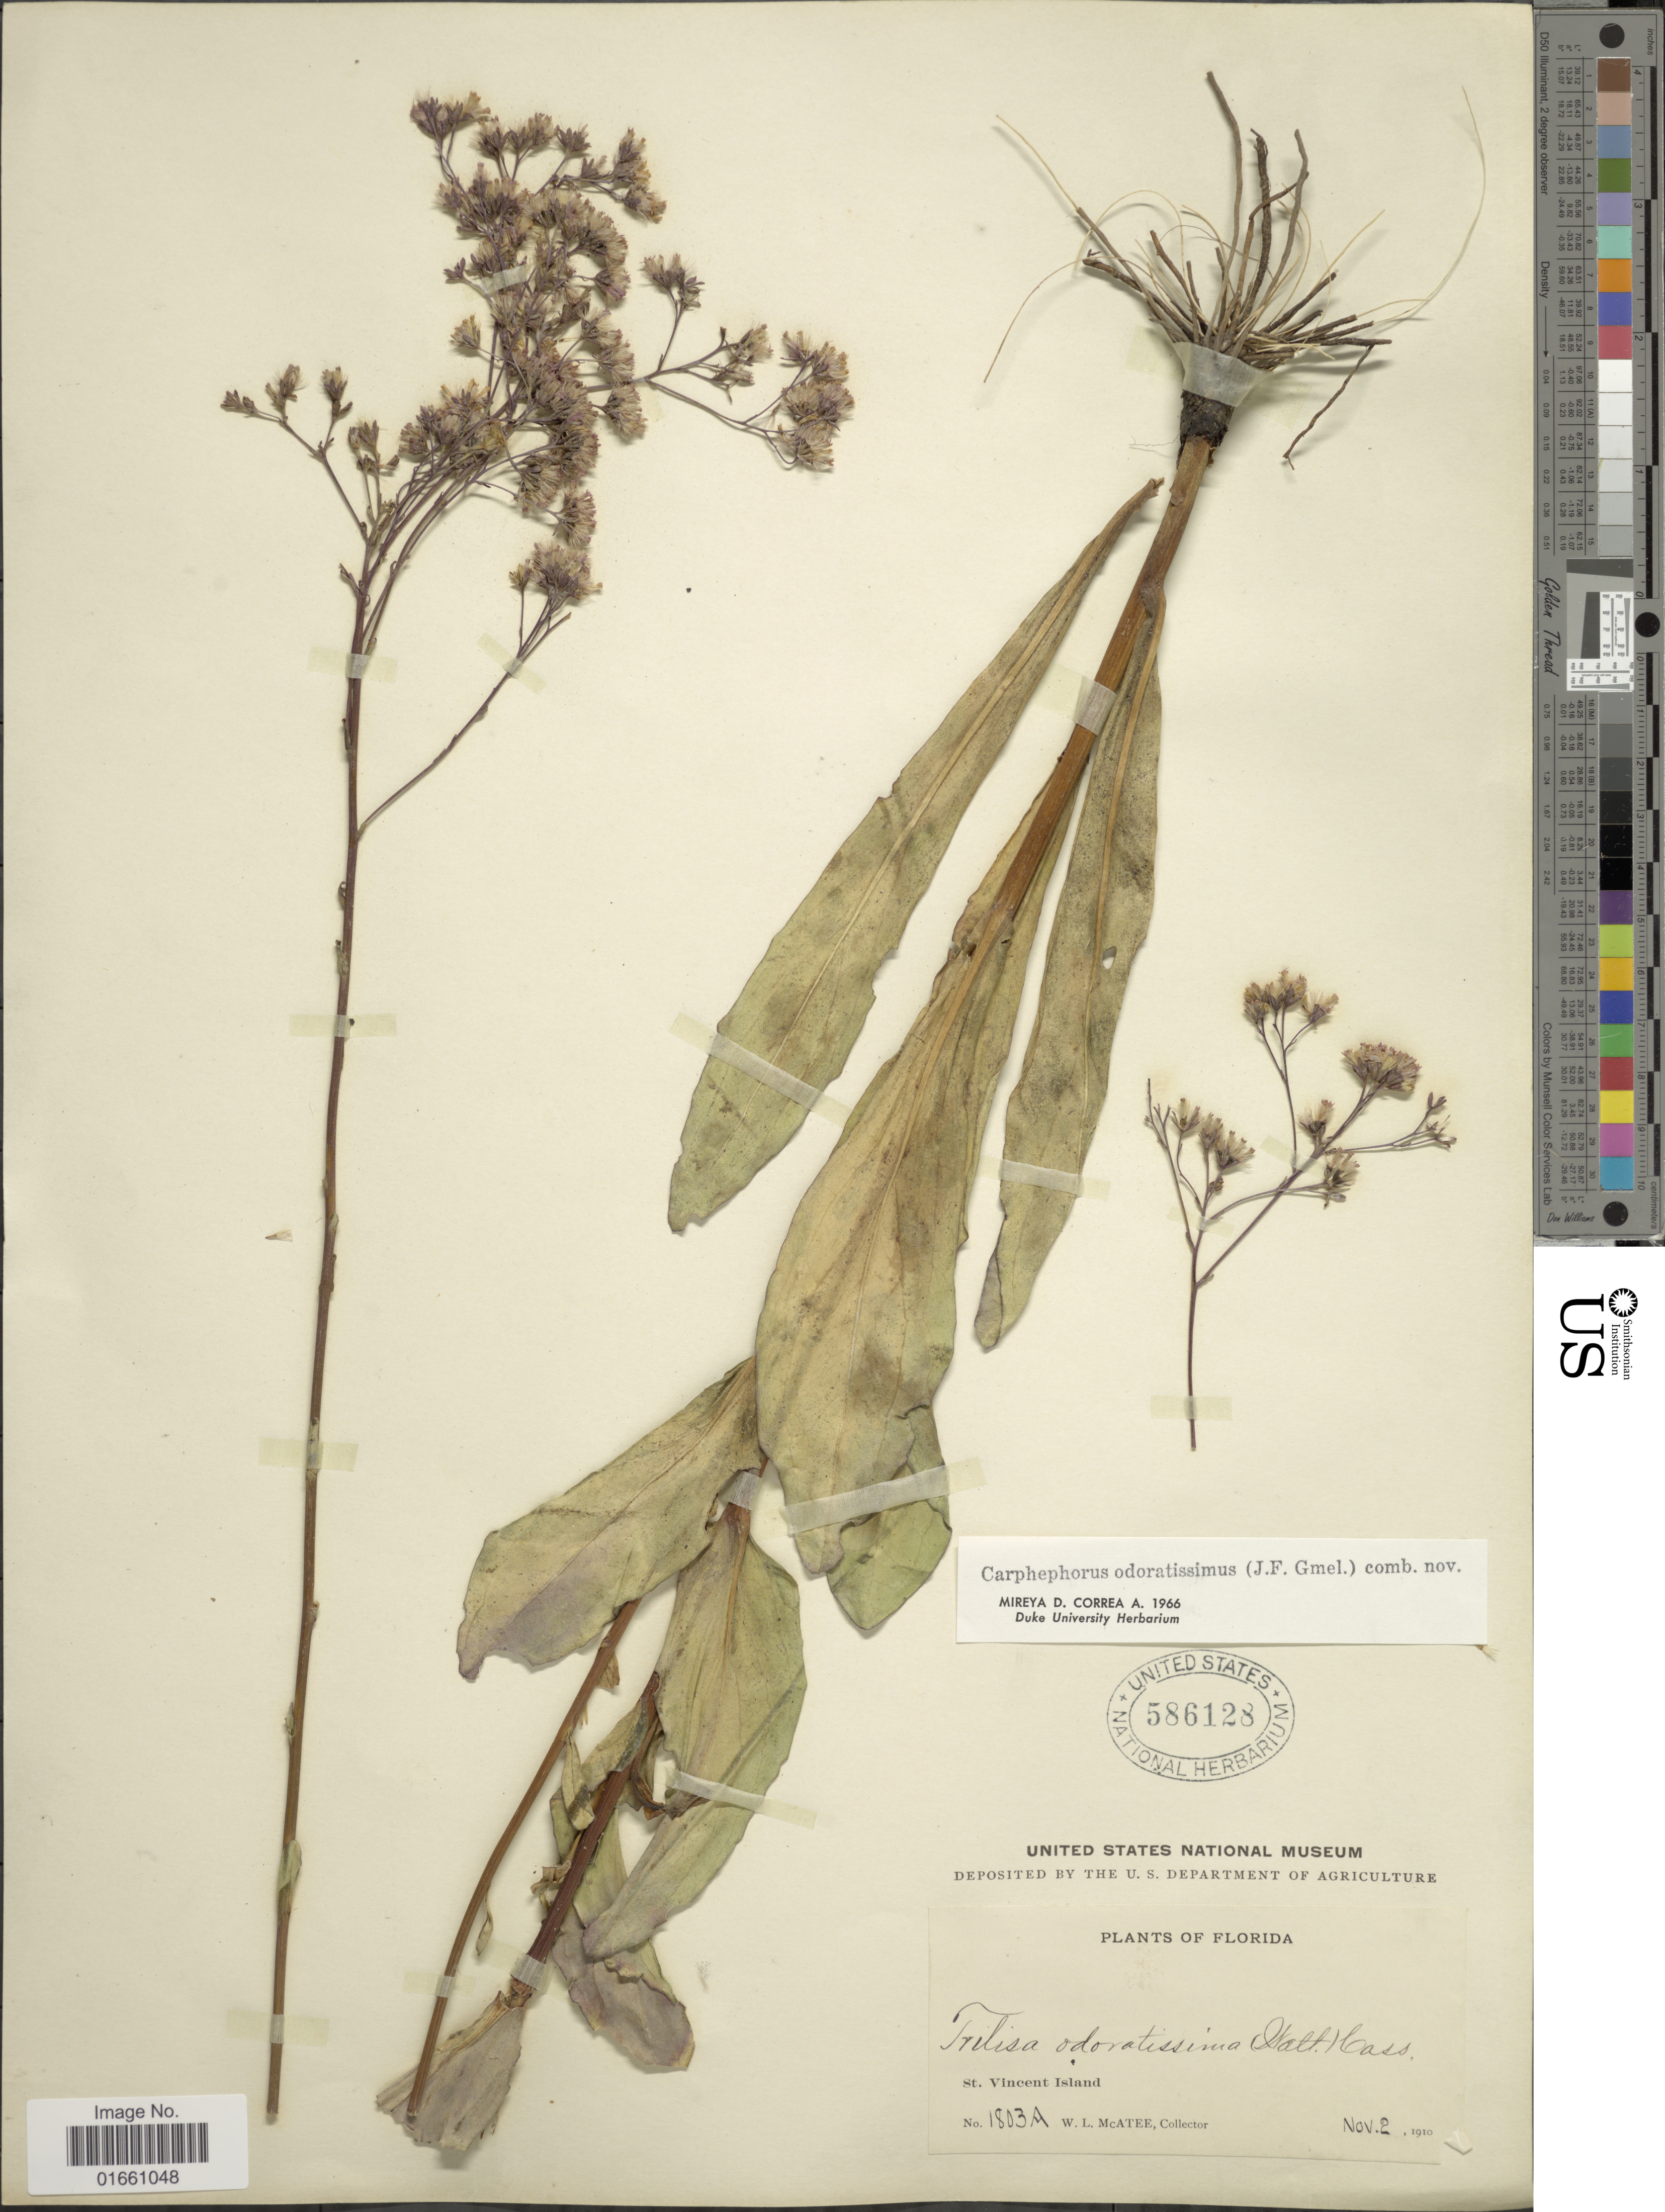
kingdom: Plantae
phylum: Tracheophyta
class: Magnoliopsida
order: Asterales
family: Asteraceae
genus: Trilisa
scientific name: Trilisa odoratissima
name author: (J.F. Gmel.) Cass.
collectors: W. McAtee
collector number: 1803A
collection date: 1910-11-02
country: United States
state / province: Florida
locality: St. Vincent Island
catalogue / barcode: US 586128